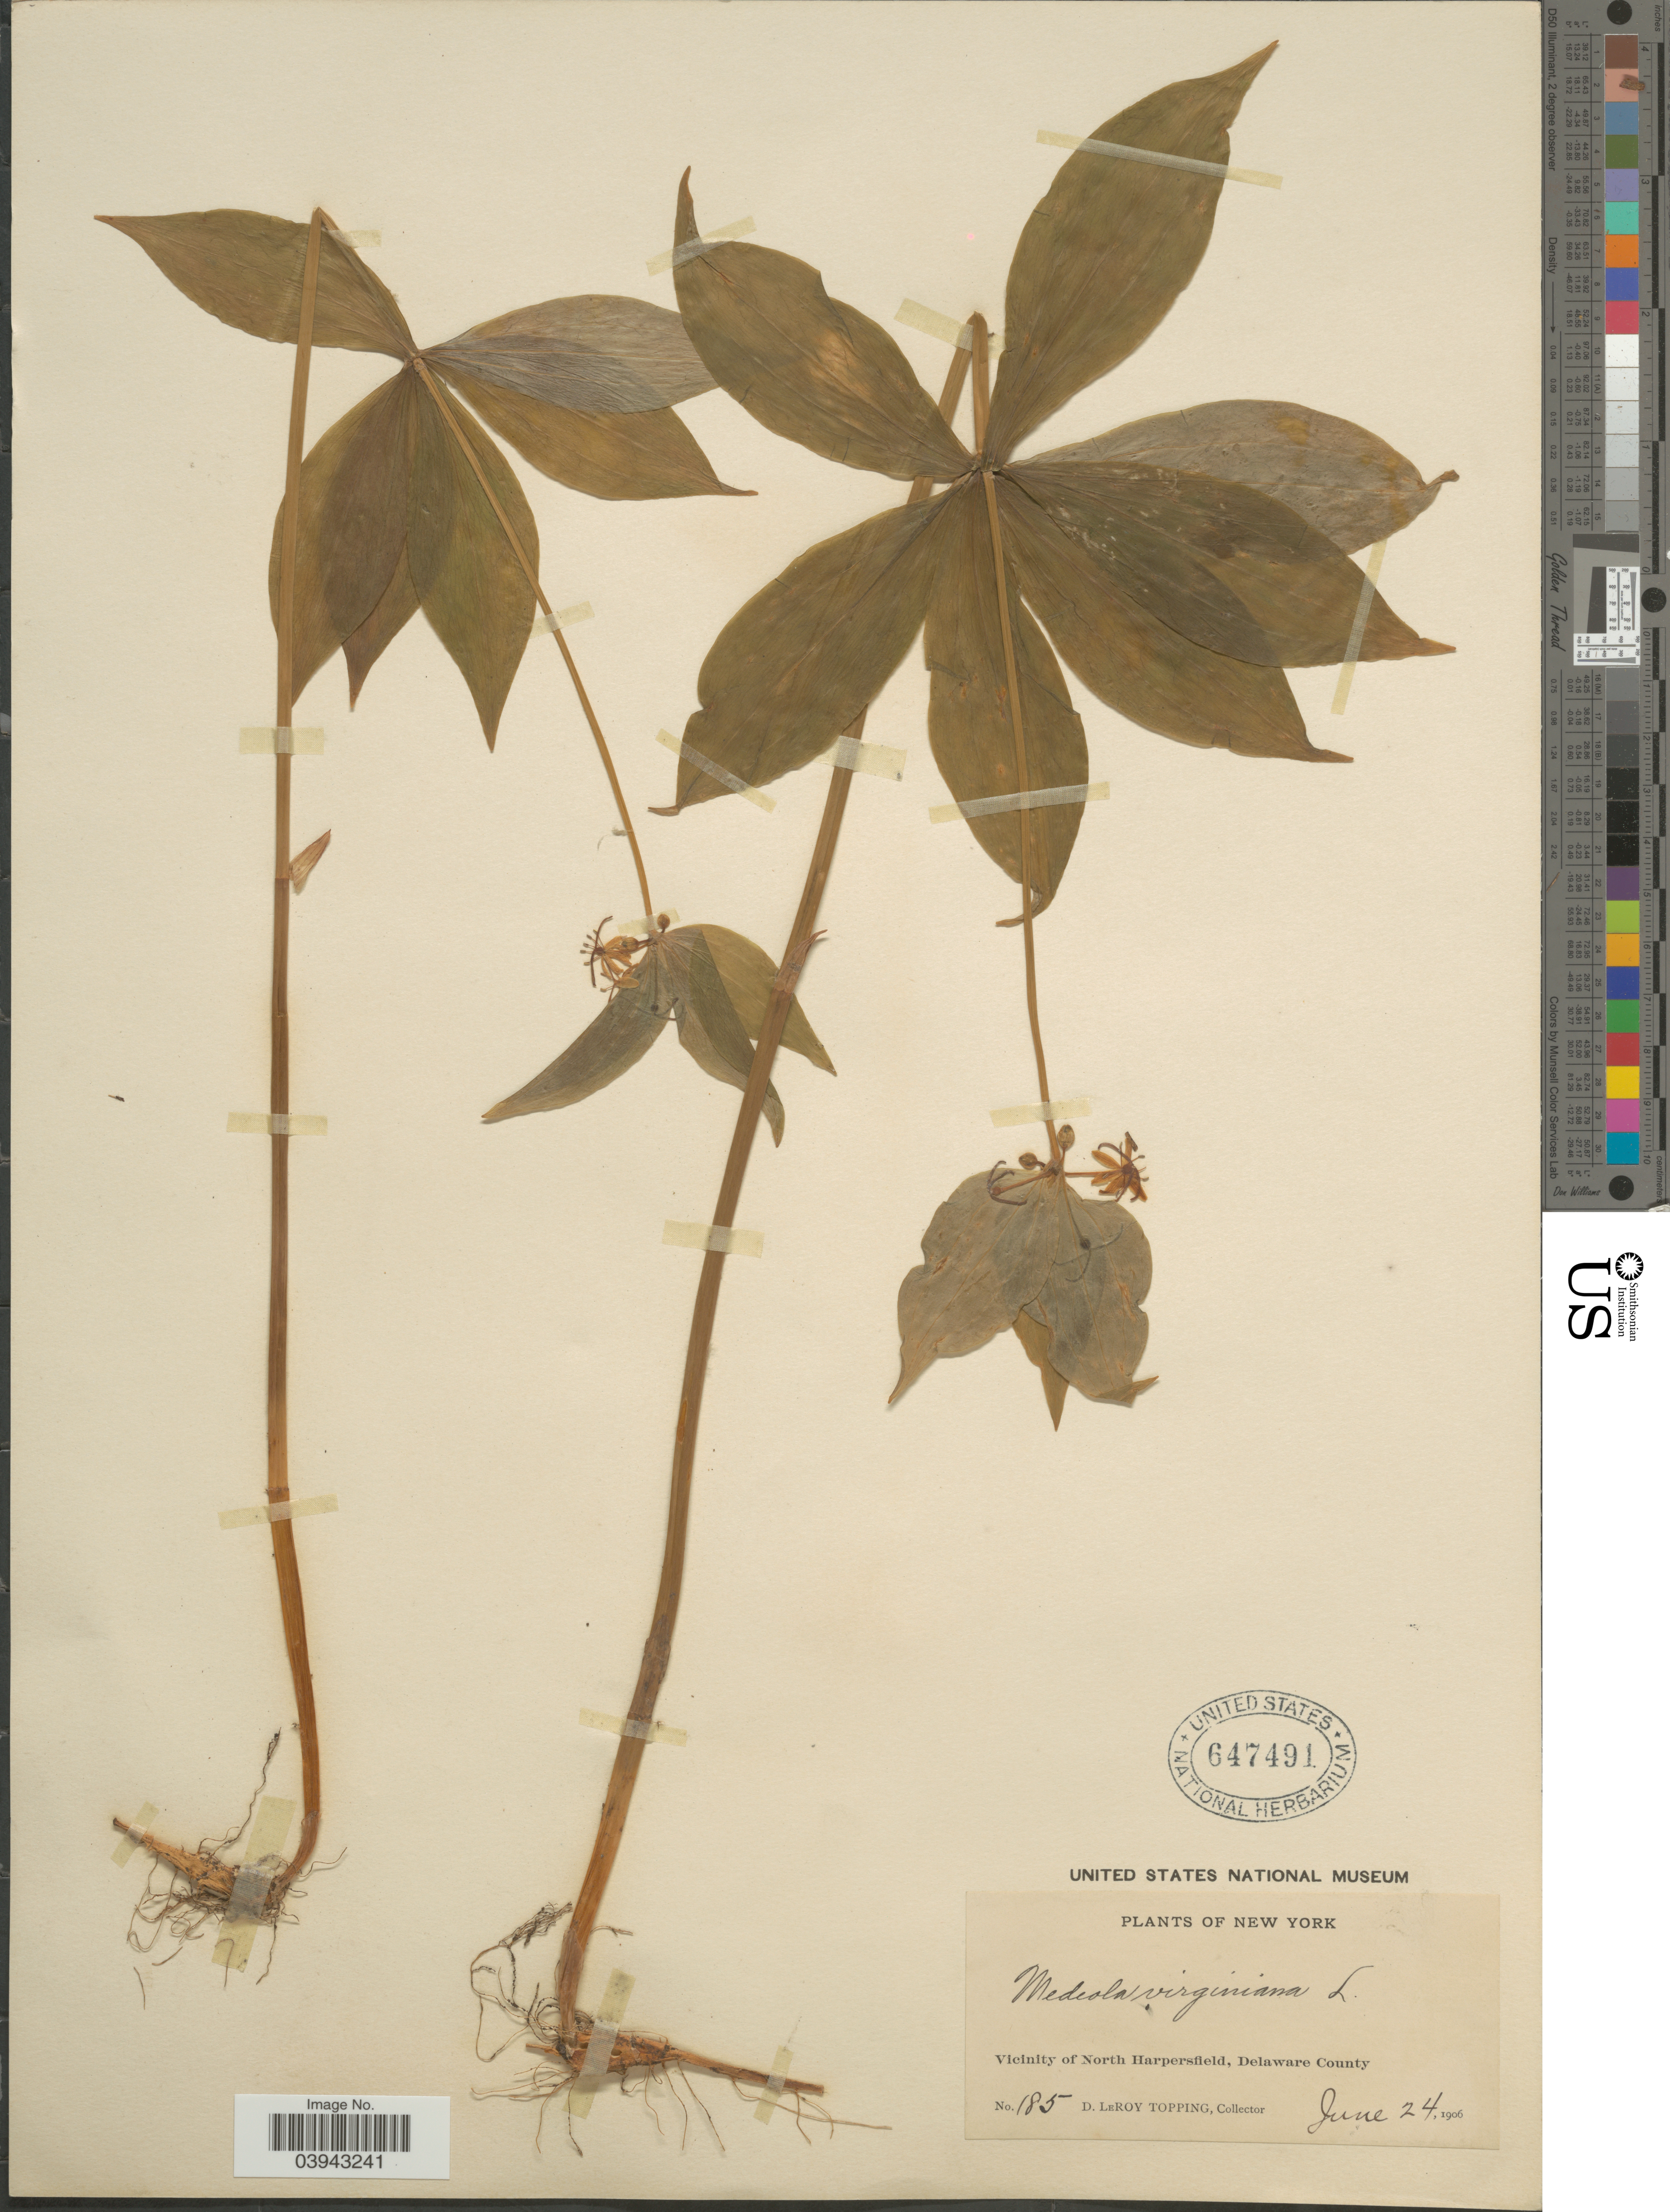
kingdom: Plantae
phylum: Tracheophyta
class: Liliopsida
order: Liliales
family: Liliaceae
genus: Medeola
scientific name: Medeola virginiana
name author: (L.) Desf.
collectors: D. L. Topping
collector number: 185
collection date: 1906-06-24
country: United States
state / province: New York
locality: Vicinity of North Harpersfield, Delaware County.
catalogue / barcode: US 647491